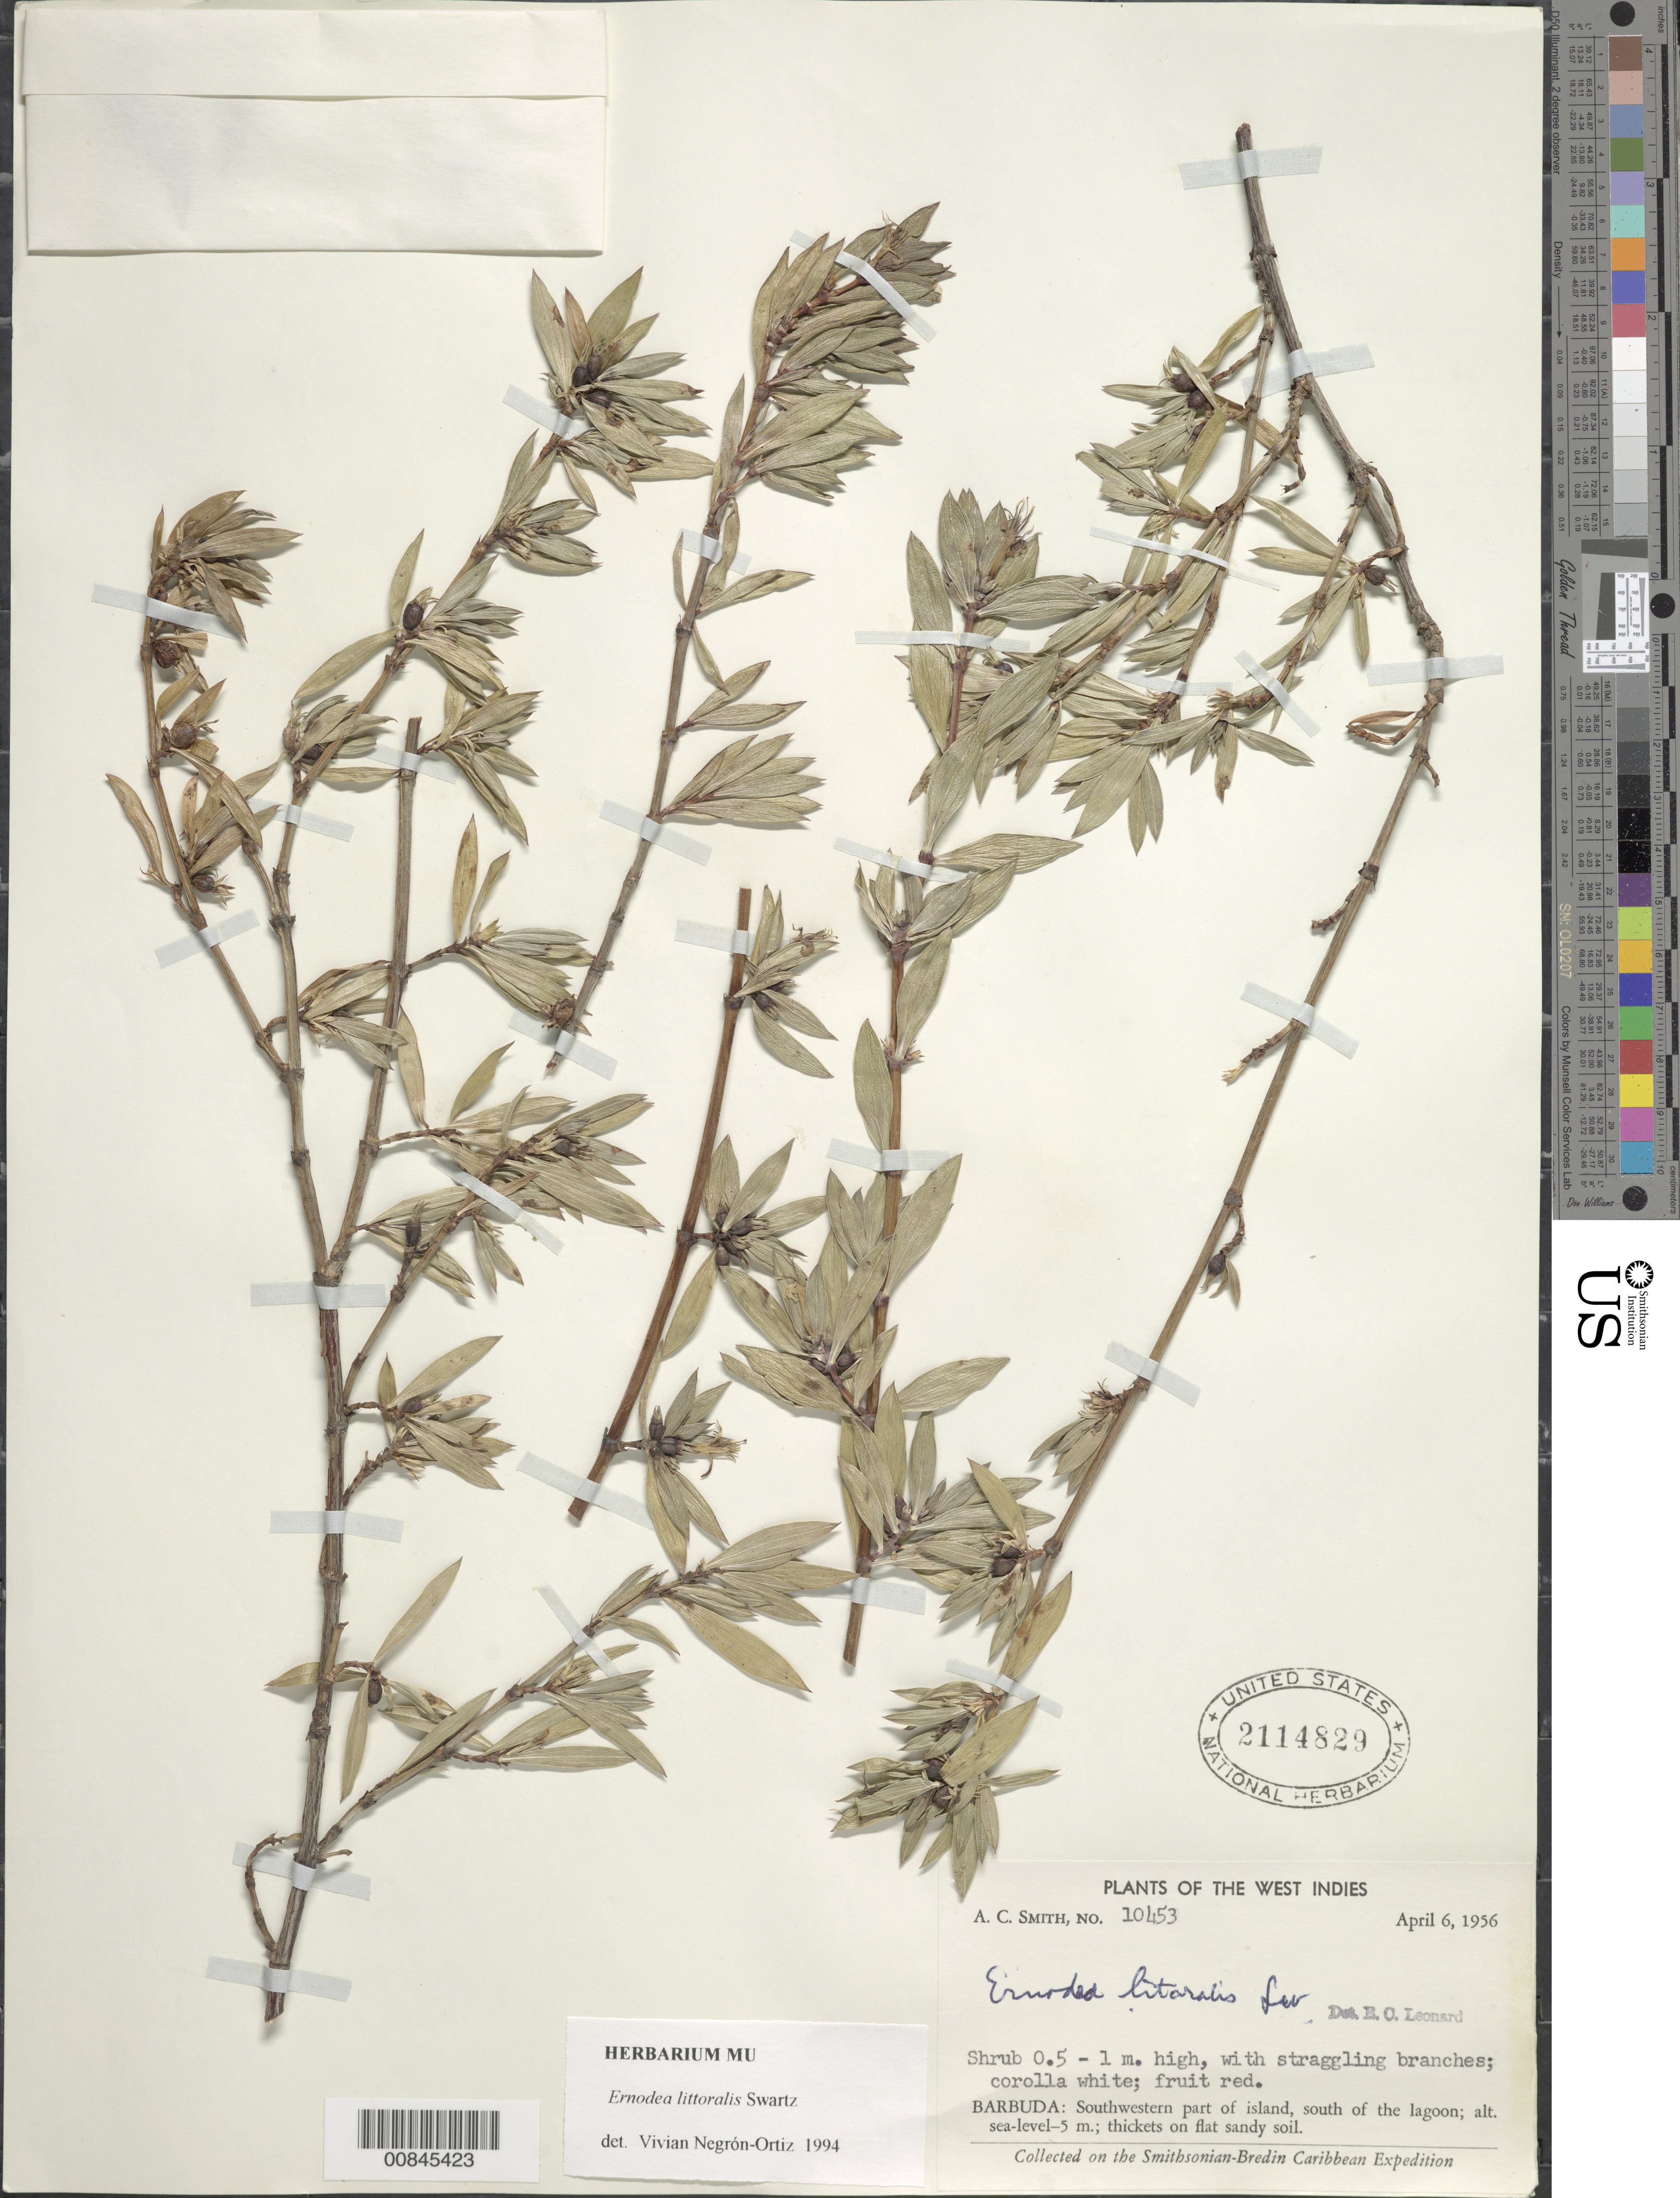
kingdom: Plantae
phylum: Tracheophyta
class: Magnoliopsida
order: Gentianales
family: Rubiaceae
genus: Ernodea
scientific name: Ernodea littoralis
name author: Sw.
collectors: A. C. Smith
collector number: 10453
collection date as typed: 06 Apr 1956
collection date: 1956-04-06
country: Antigua and Barbuda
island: Barbuda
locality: Southwestern part of island, south of lagoon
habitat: Thickets on flat sandy soil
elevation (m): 0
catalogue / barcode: US 2114829